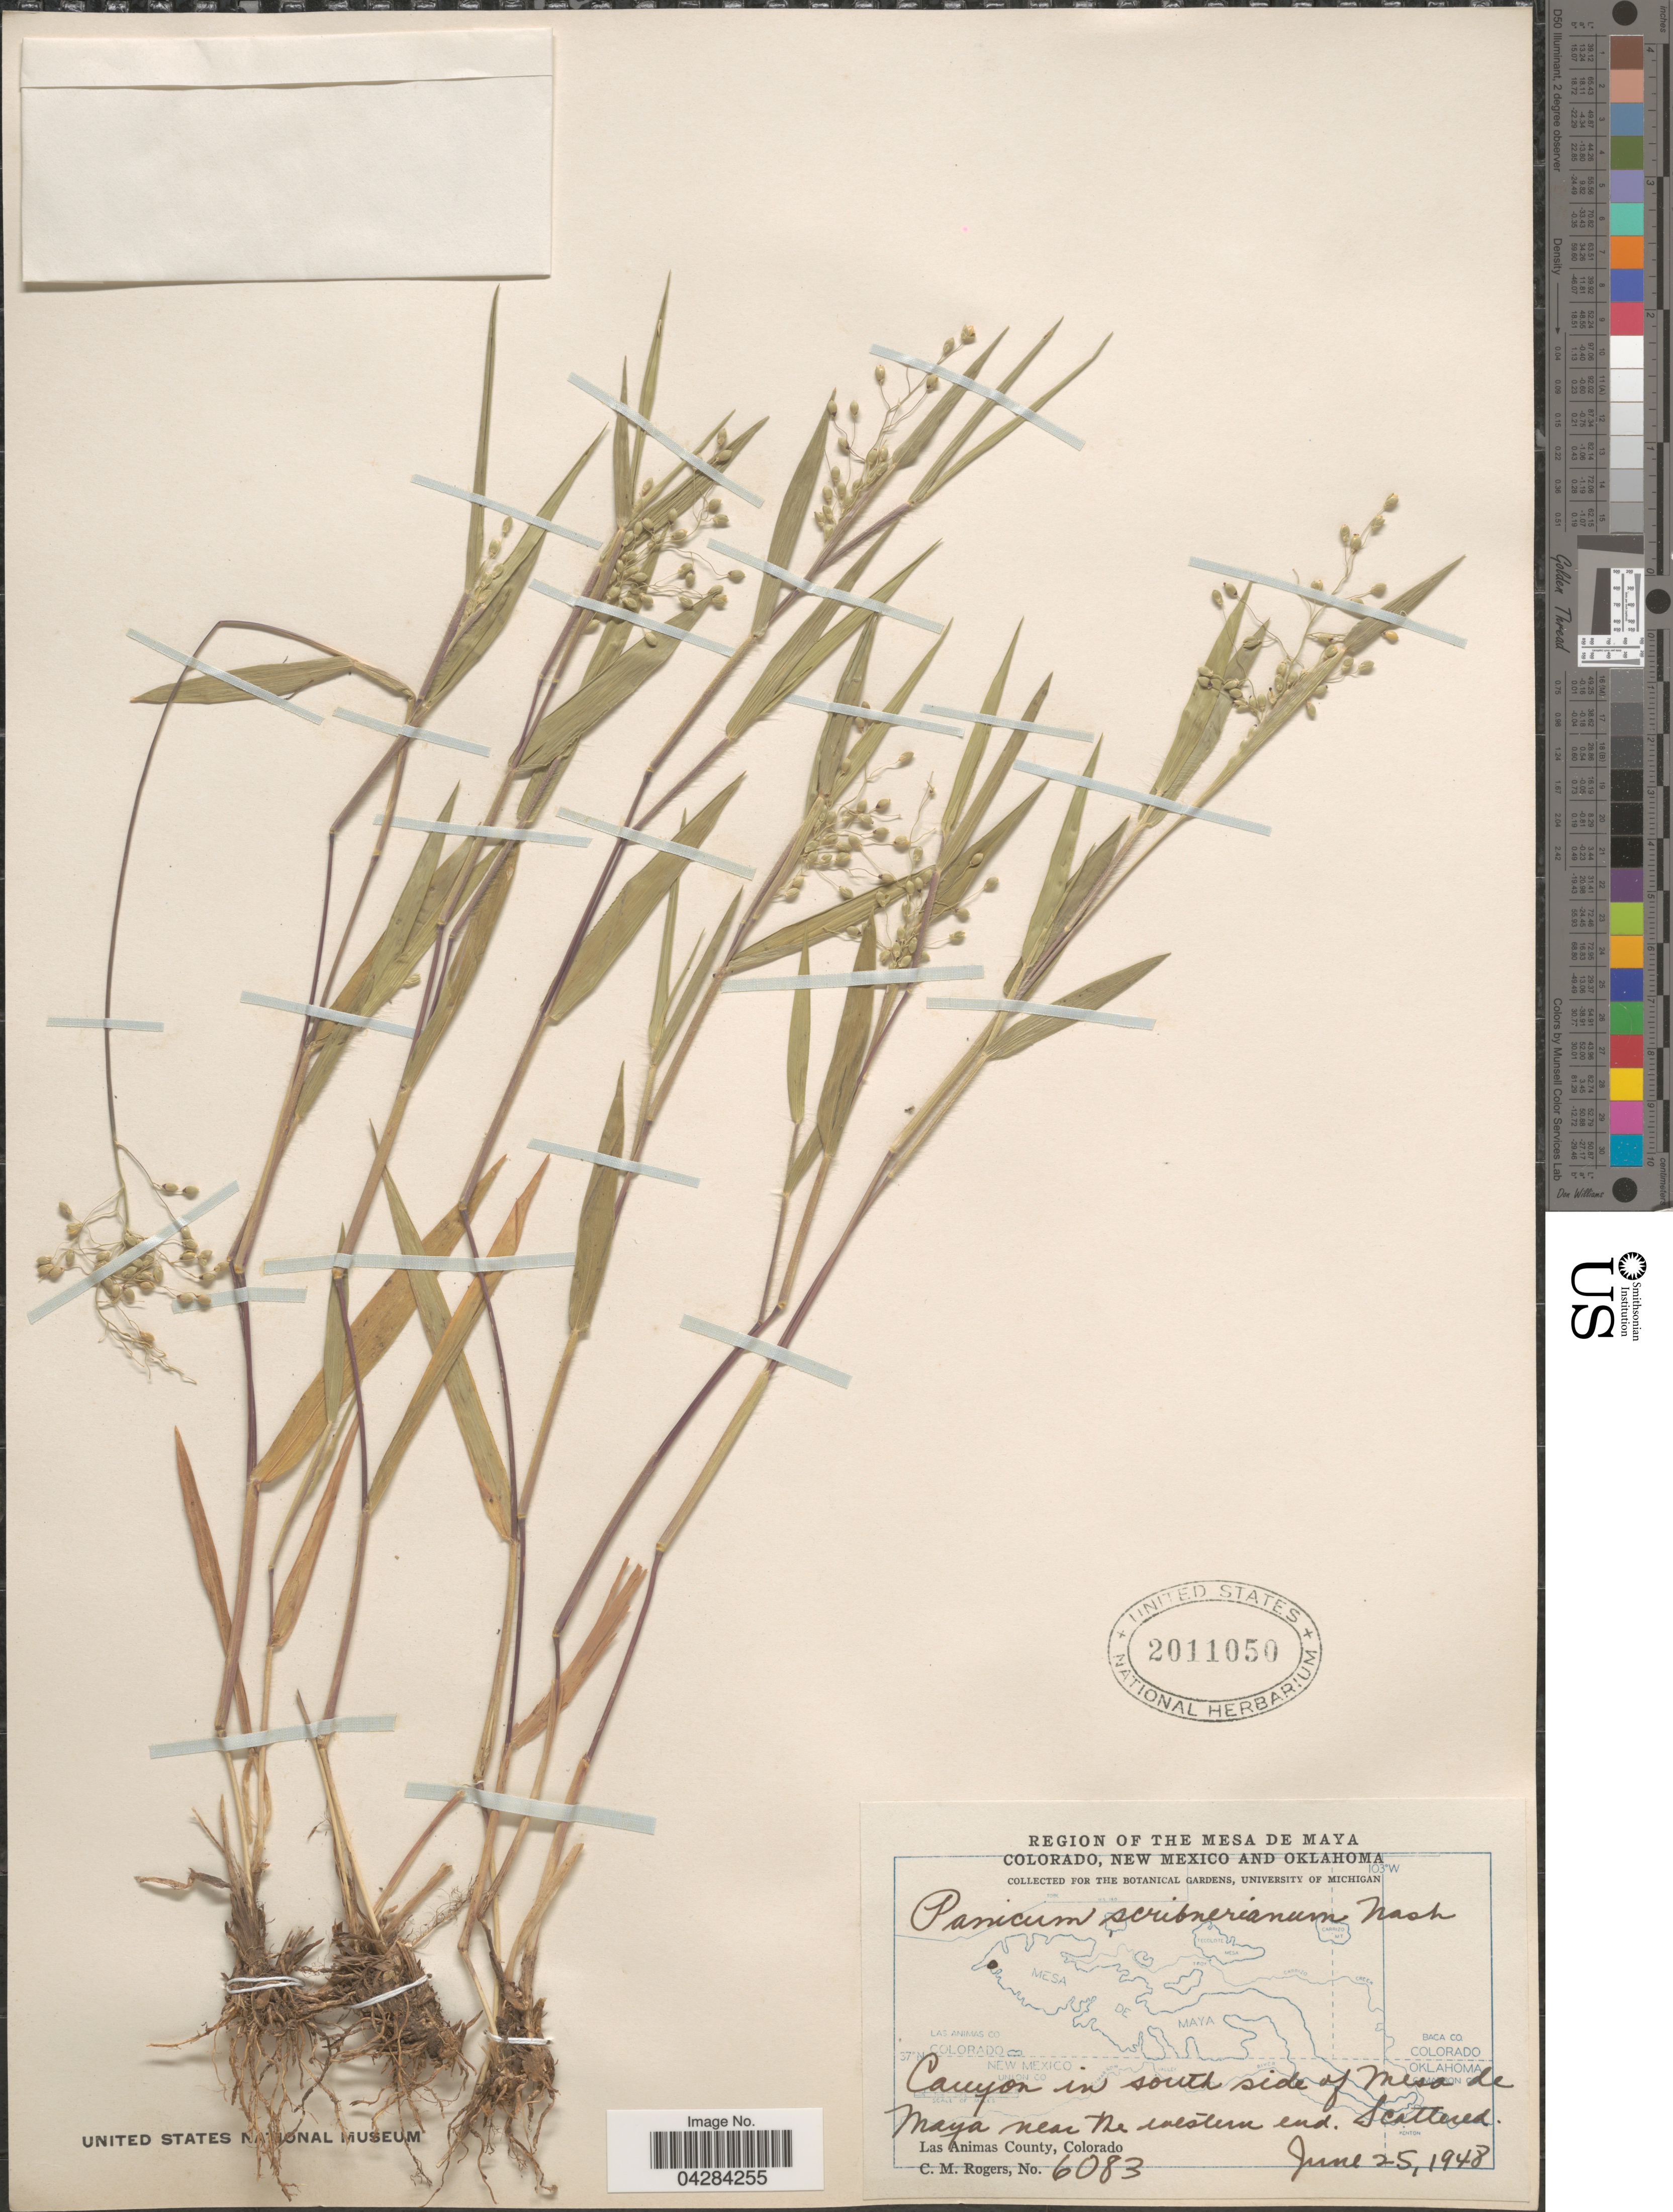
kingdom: Plantae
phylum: Tracheophyta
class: Liliopsida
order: Poales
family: Poaceae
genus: Dichanthelium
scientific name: Dichanthelium oligosanthes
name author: (Schult.) Gould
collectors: C. M. Rogers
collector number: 6083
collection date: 1948-06-25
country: United States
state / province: Colorado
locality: Region of The Mesa de Maya. Canyon in south side of Mesa de Maya near the western end. Las Animas County.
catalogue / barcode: US 2011050